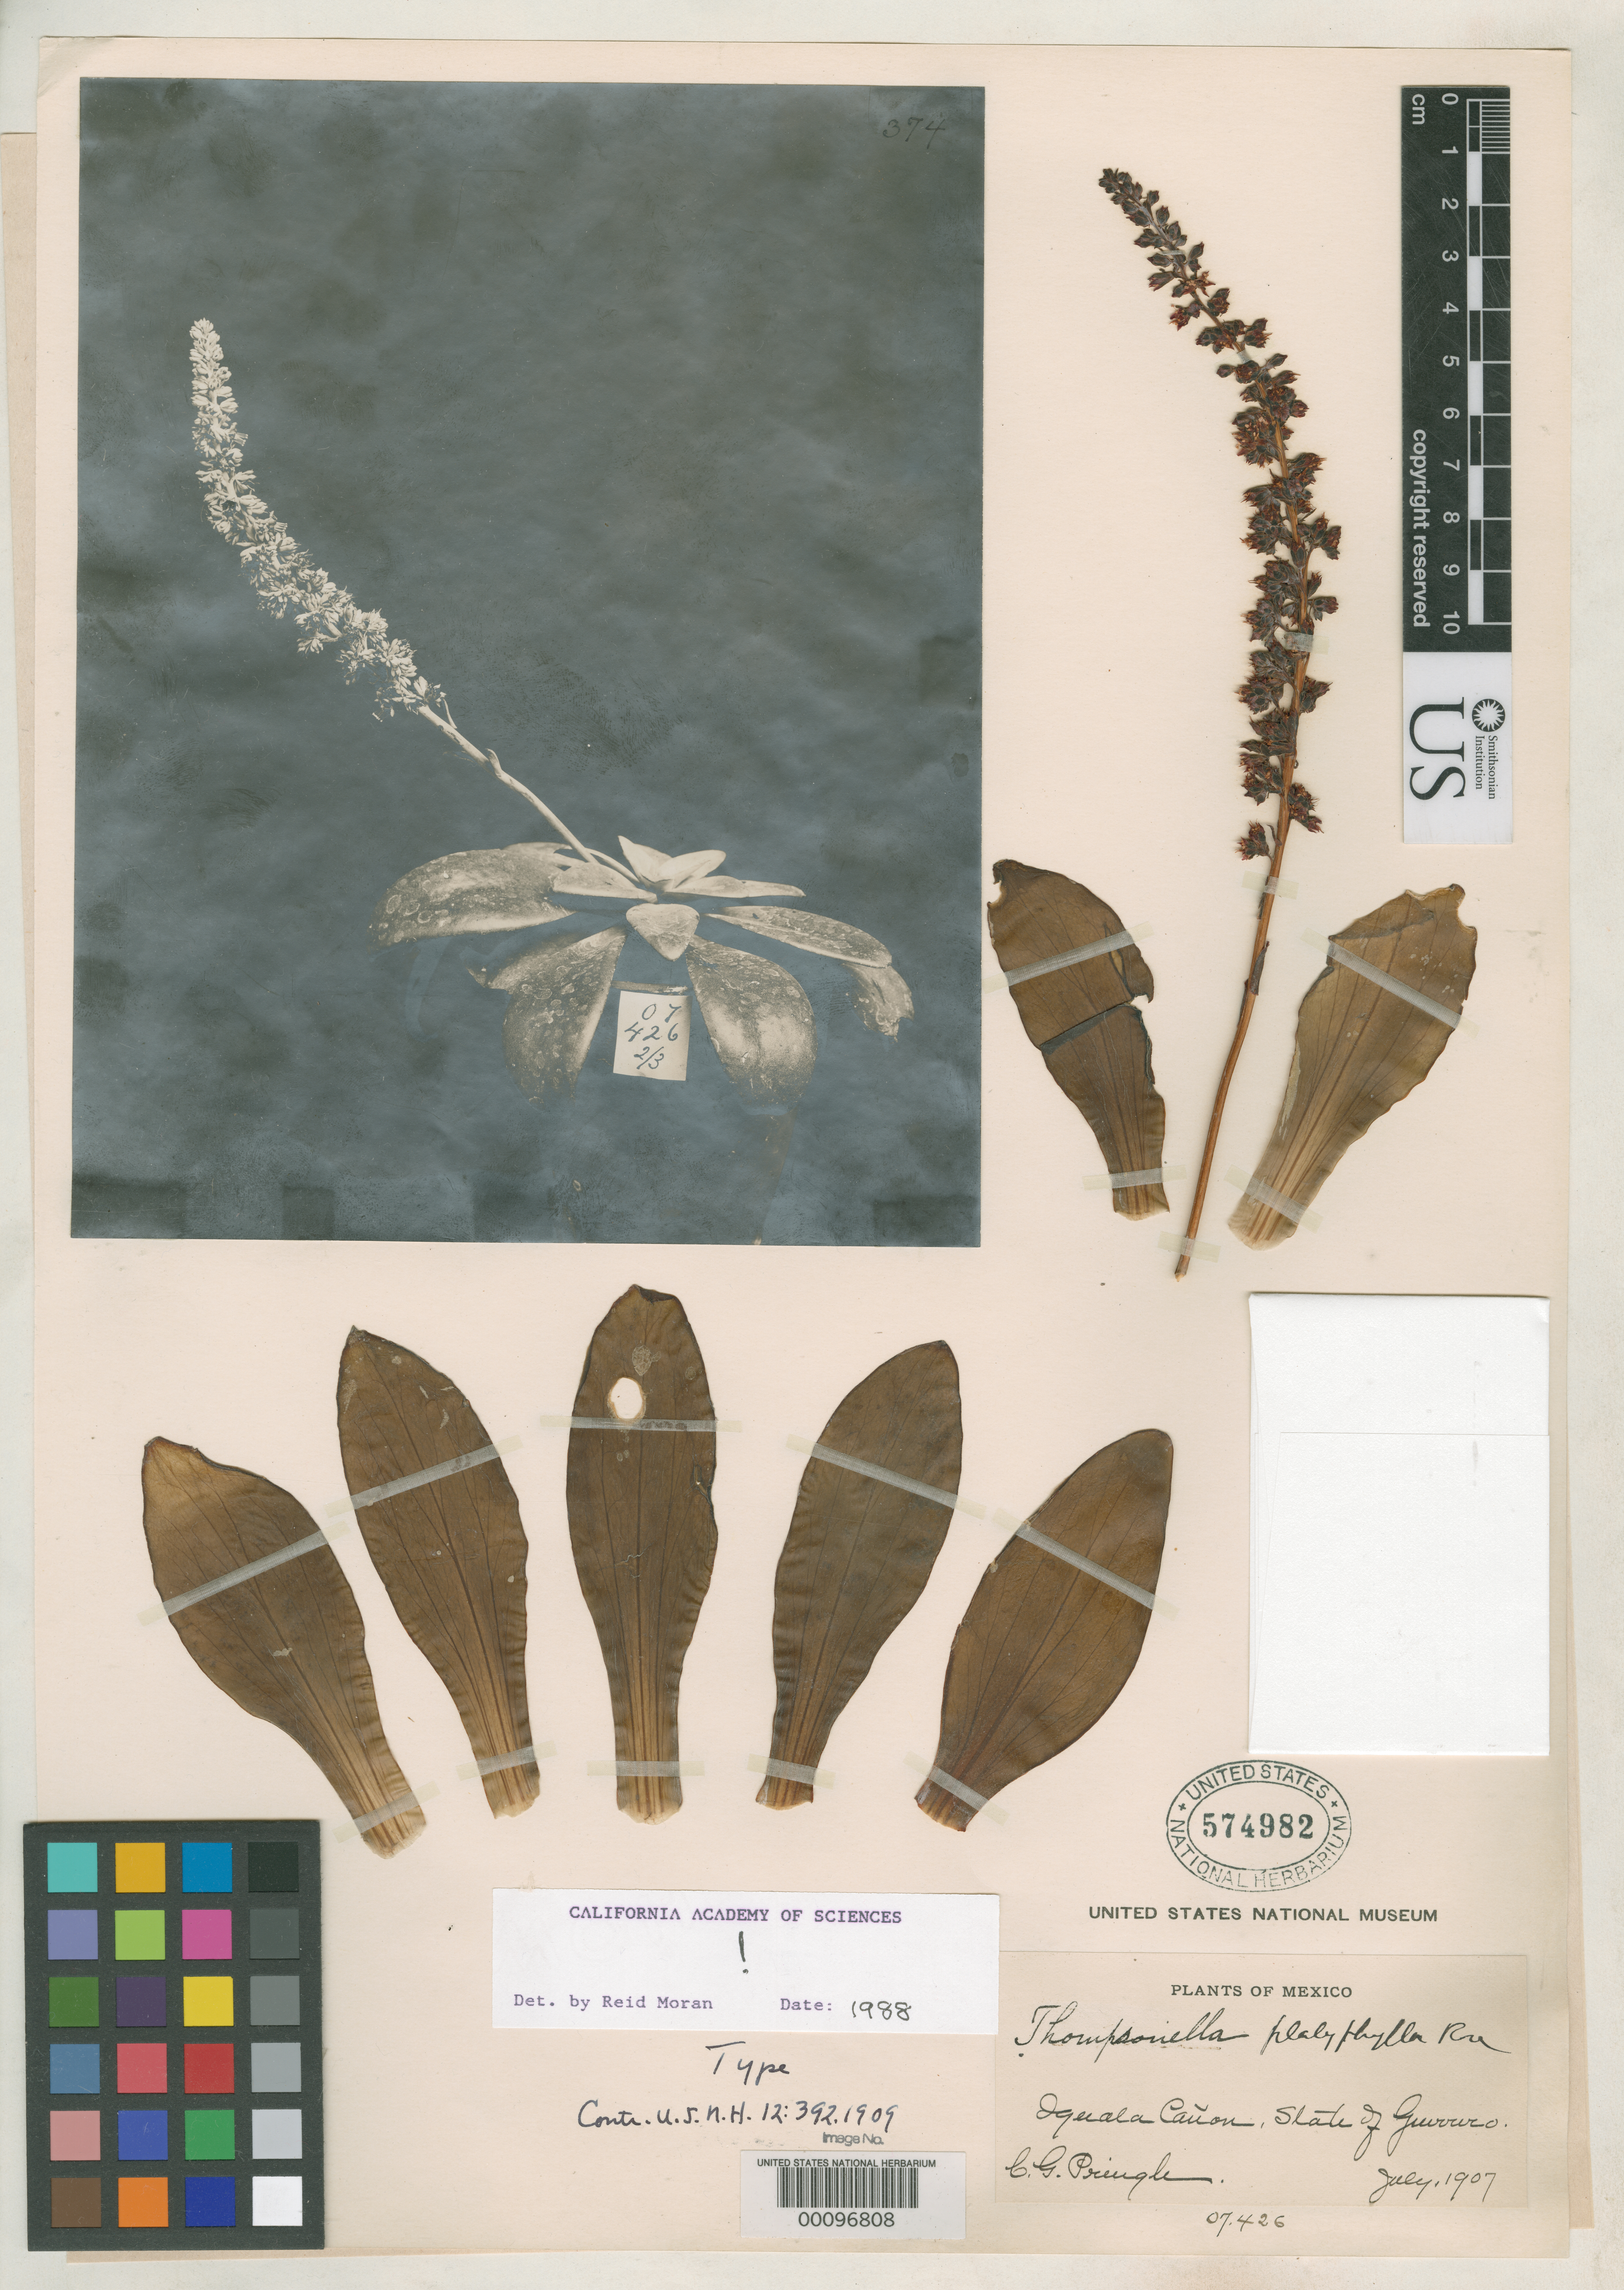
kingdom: Plantae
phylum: Tracheophyta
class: Magnoliopsida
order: Saxifragales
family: Crassulaceae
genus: Thompsonella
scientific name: Thompsonella platyphylla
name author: Rose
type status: Holotype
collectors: C. G. Pringle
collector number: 07426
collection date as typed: Jul 1907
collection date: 1907-07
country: Mexico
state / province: Guerrero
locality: Iguala Canyon.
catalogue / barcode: US 574982